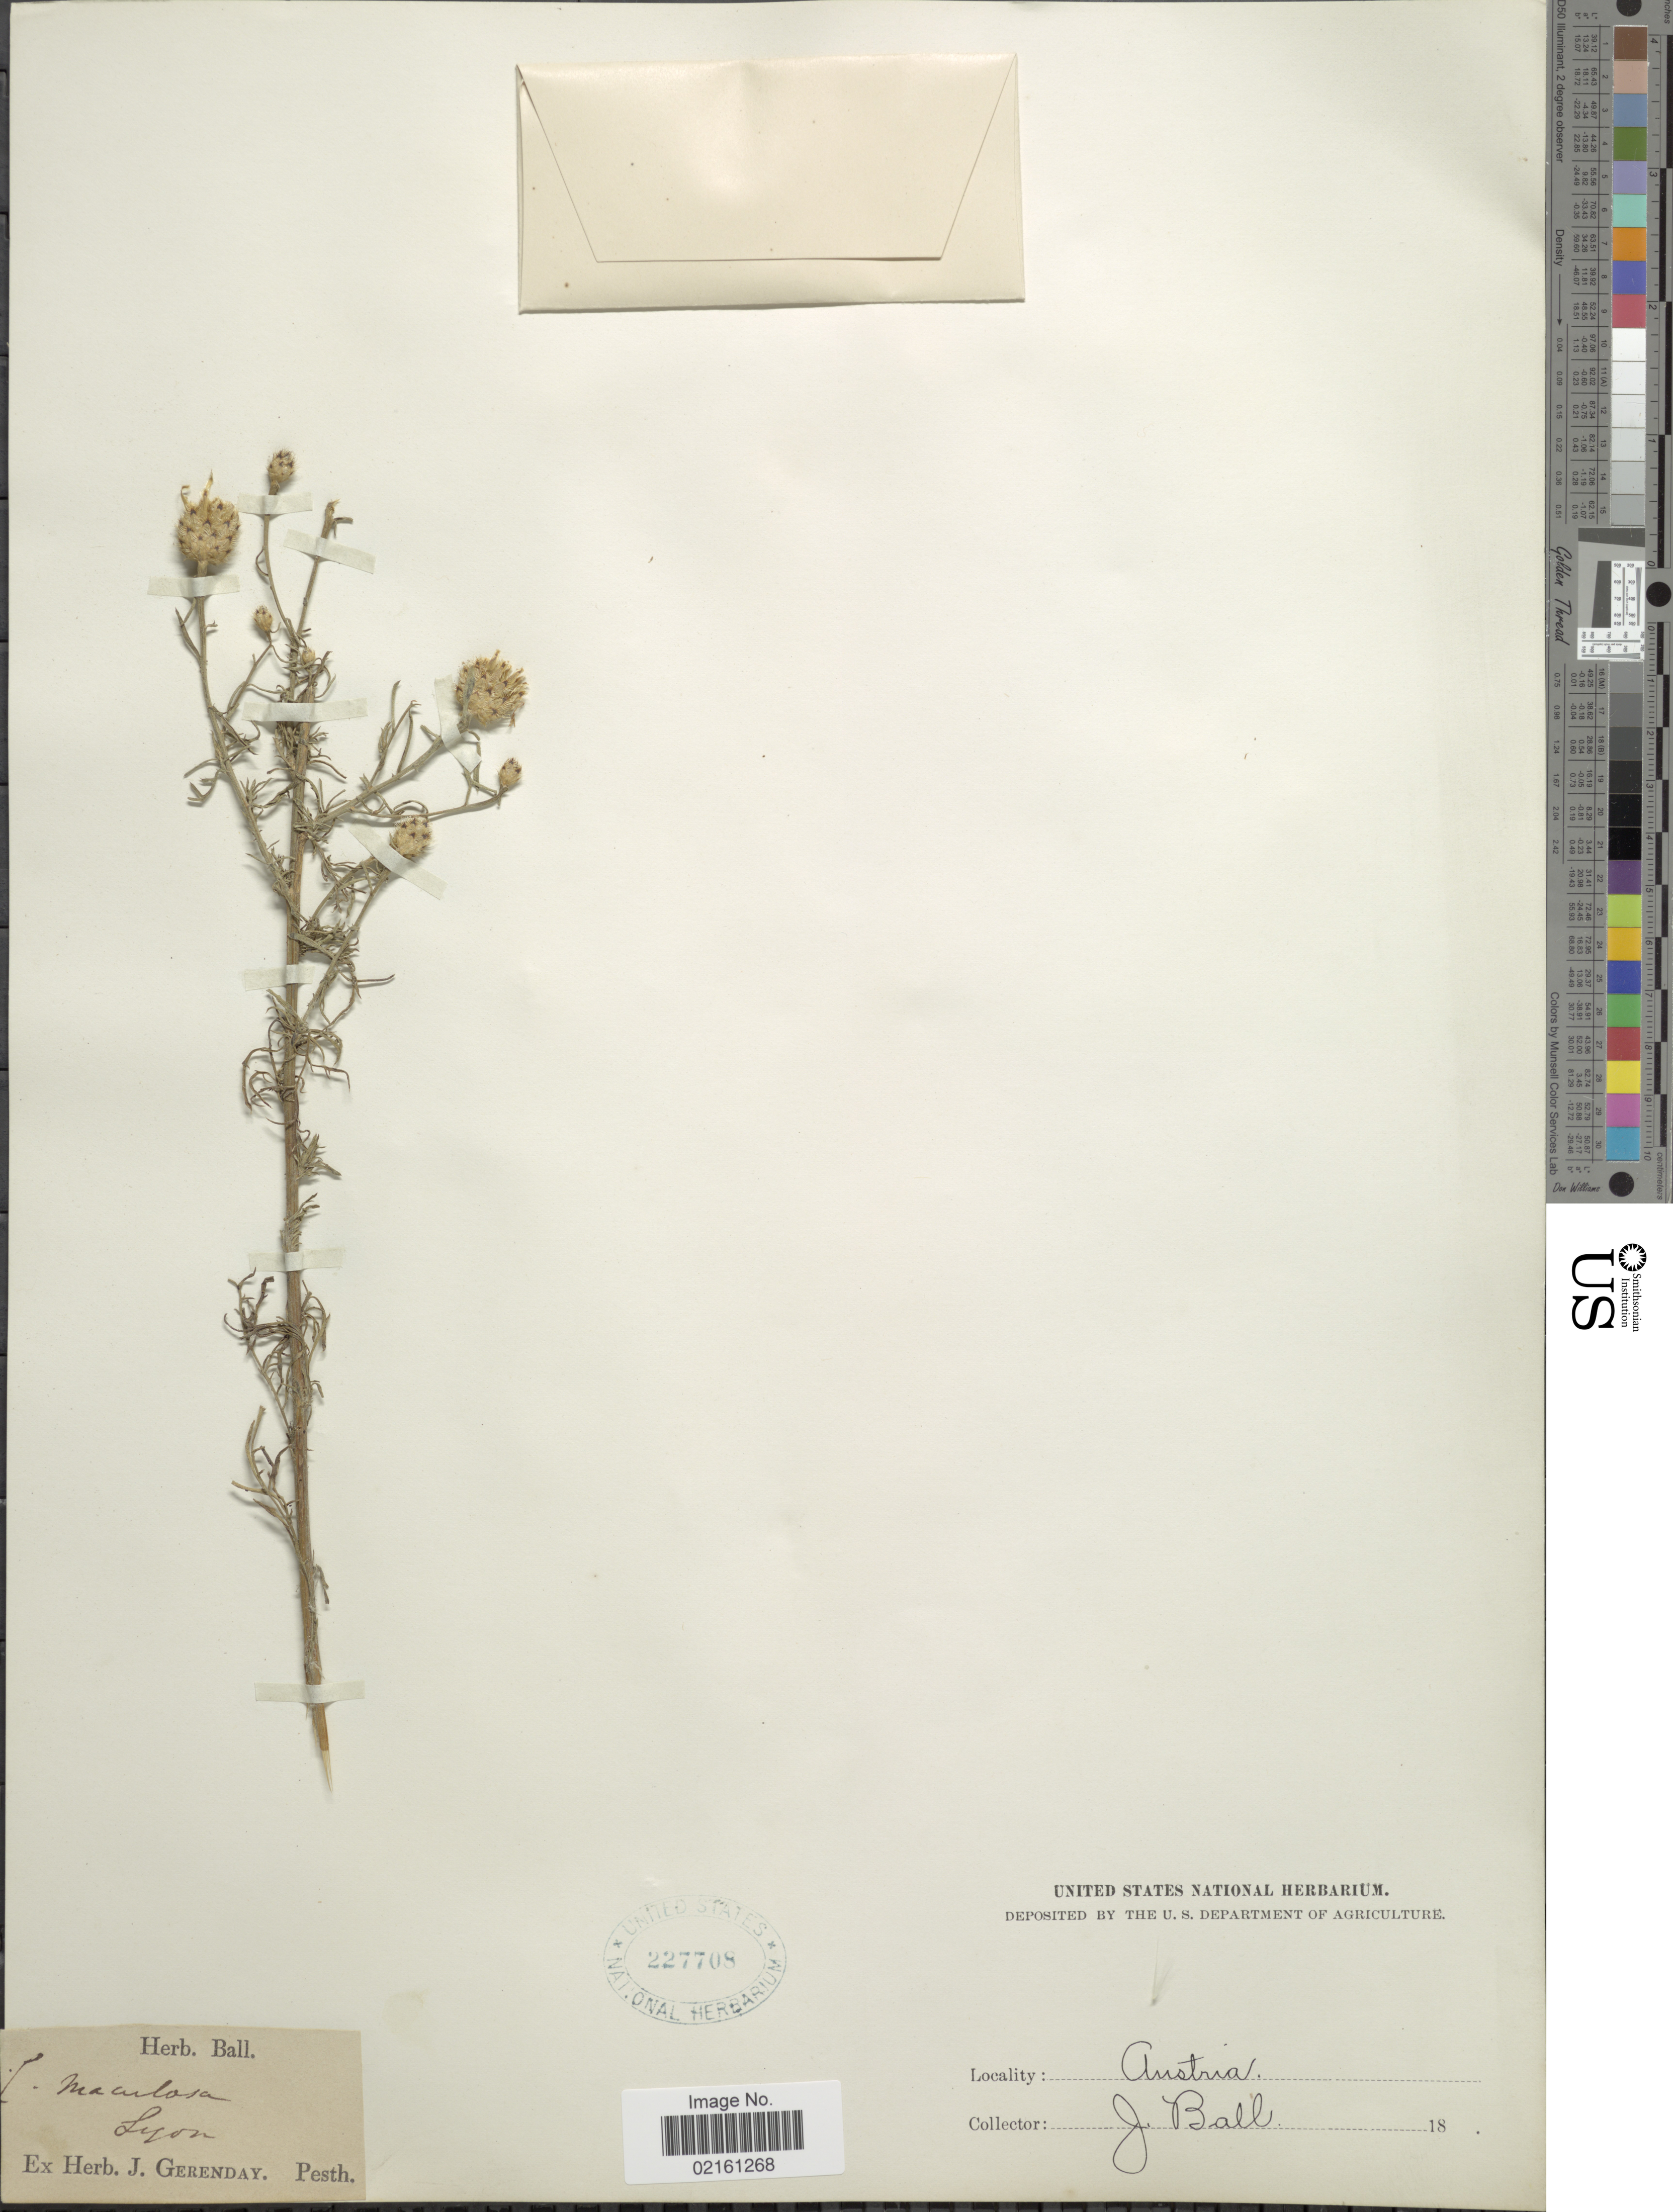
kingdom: Plantae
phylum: Tracheophyta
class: Magnoliopsida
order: Asterales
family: Asteraceae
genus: Centaurea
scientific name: Centaurea stoebe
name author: L.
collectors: J. Ball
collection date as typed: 18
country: Austria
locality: Lyon [unsure placement]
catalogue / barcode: US 227708